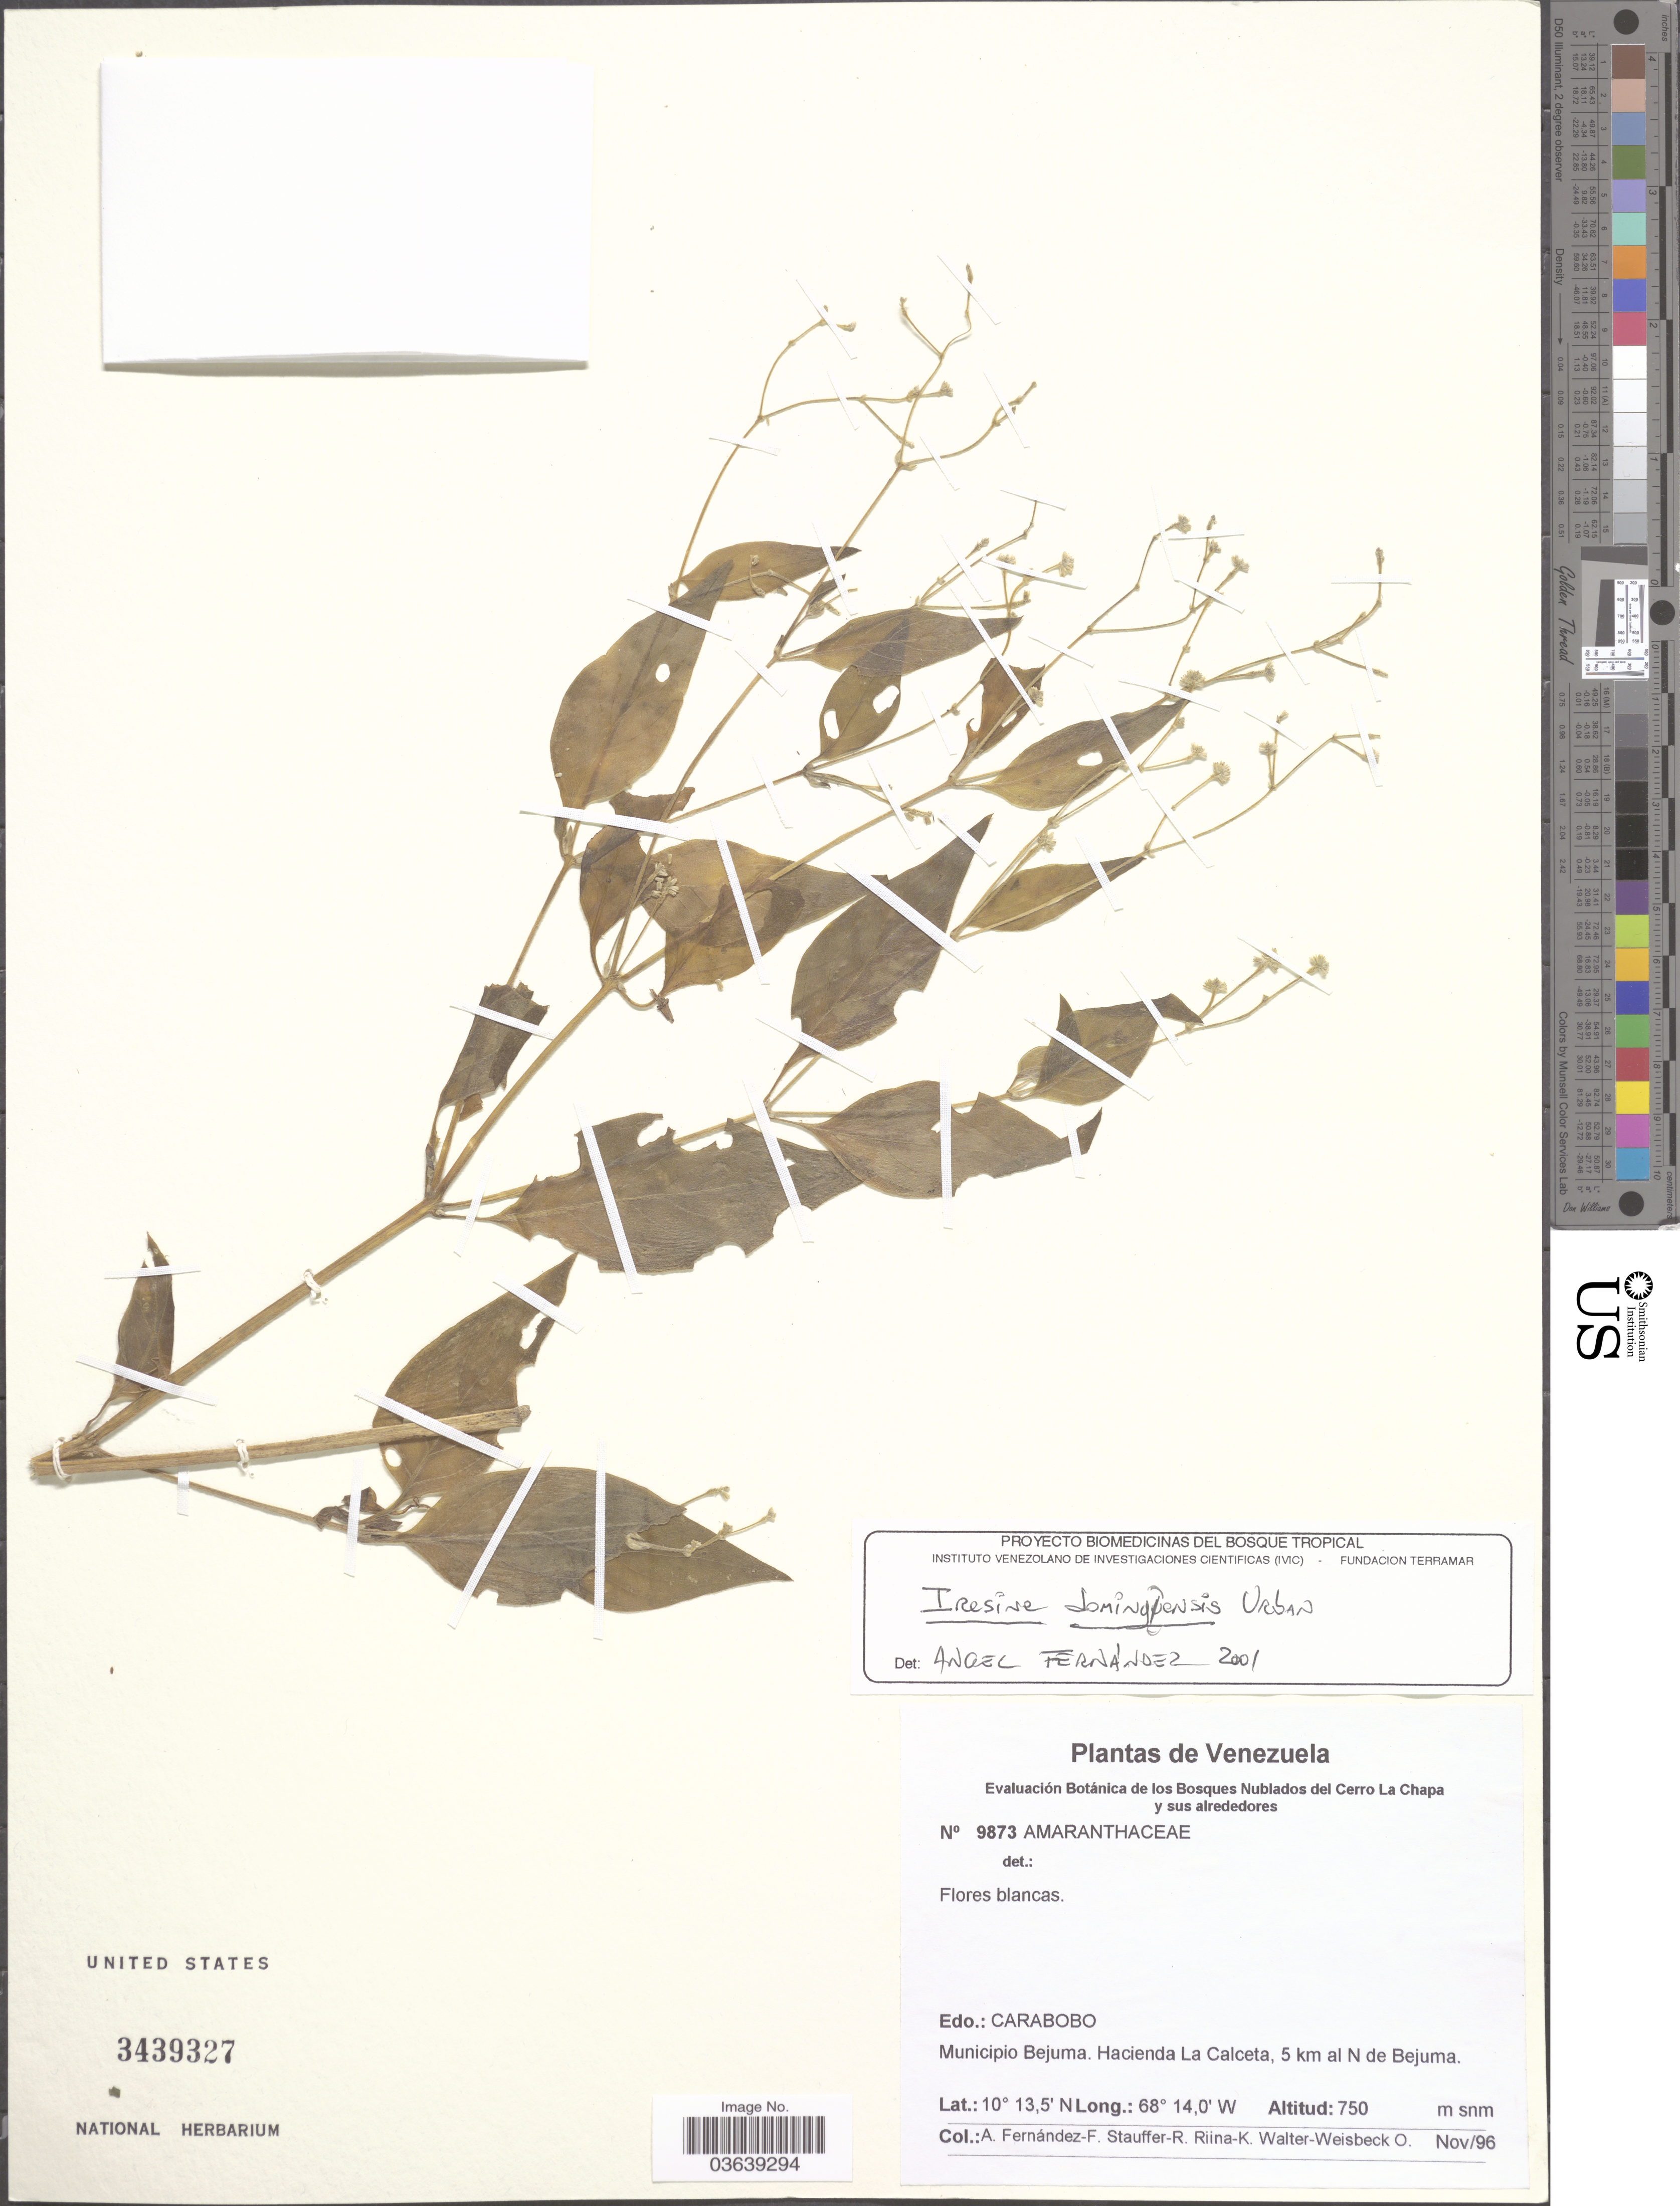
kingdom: Plantae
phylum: Tracheophyta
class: Magnoliopsida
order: Caryophyllales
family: Amaranthaceae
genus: Iresine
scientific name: Iresine domingensis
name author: Urb.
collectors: A. Fernández F., R. Stauffer, K. Riina & O. Walter-Weisbeck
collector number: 9873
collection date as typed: Transcribed d/m/y: /11/96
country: Venezuela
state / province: Carabobo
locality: Municipio Bejuma. Hacienda La Calceta, 5 km al N de Bejuma.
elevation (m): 750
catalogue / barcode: US 3439327